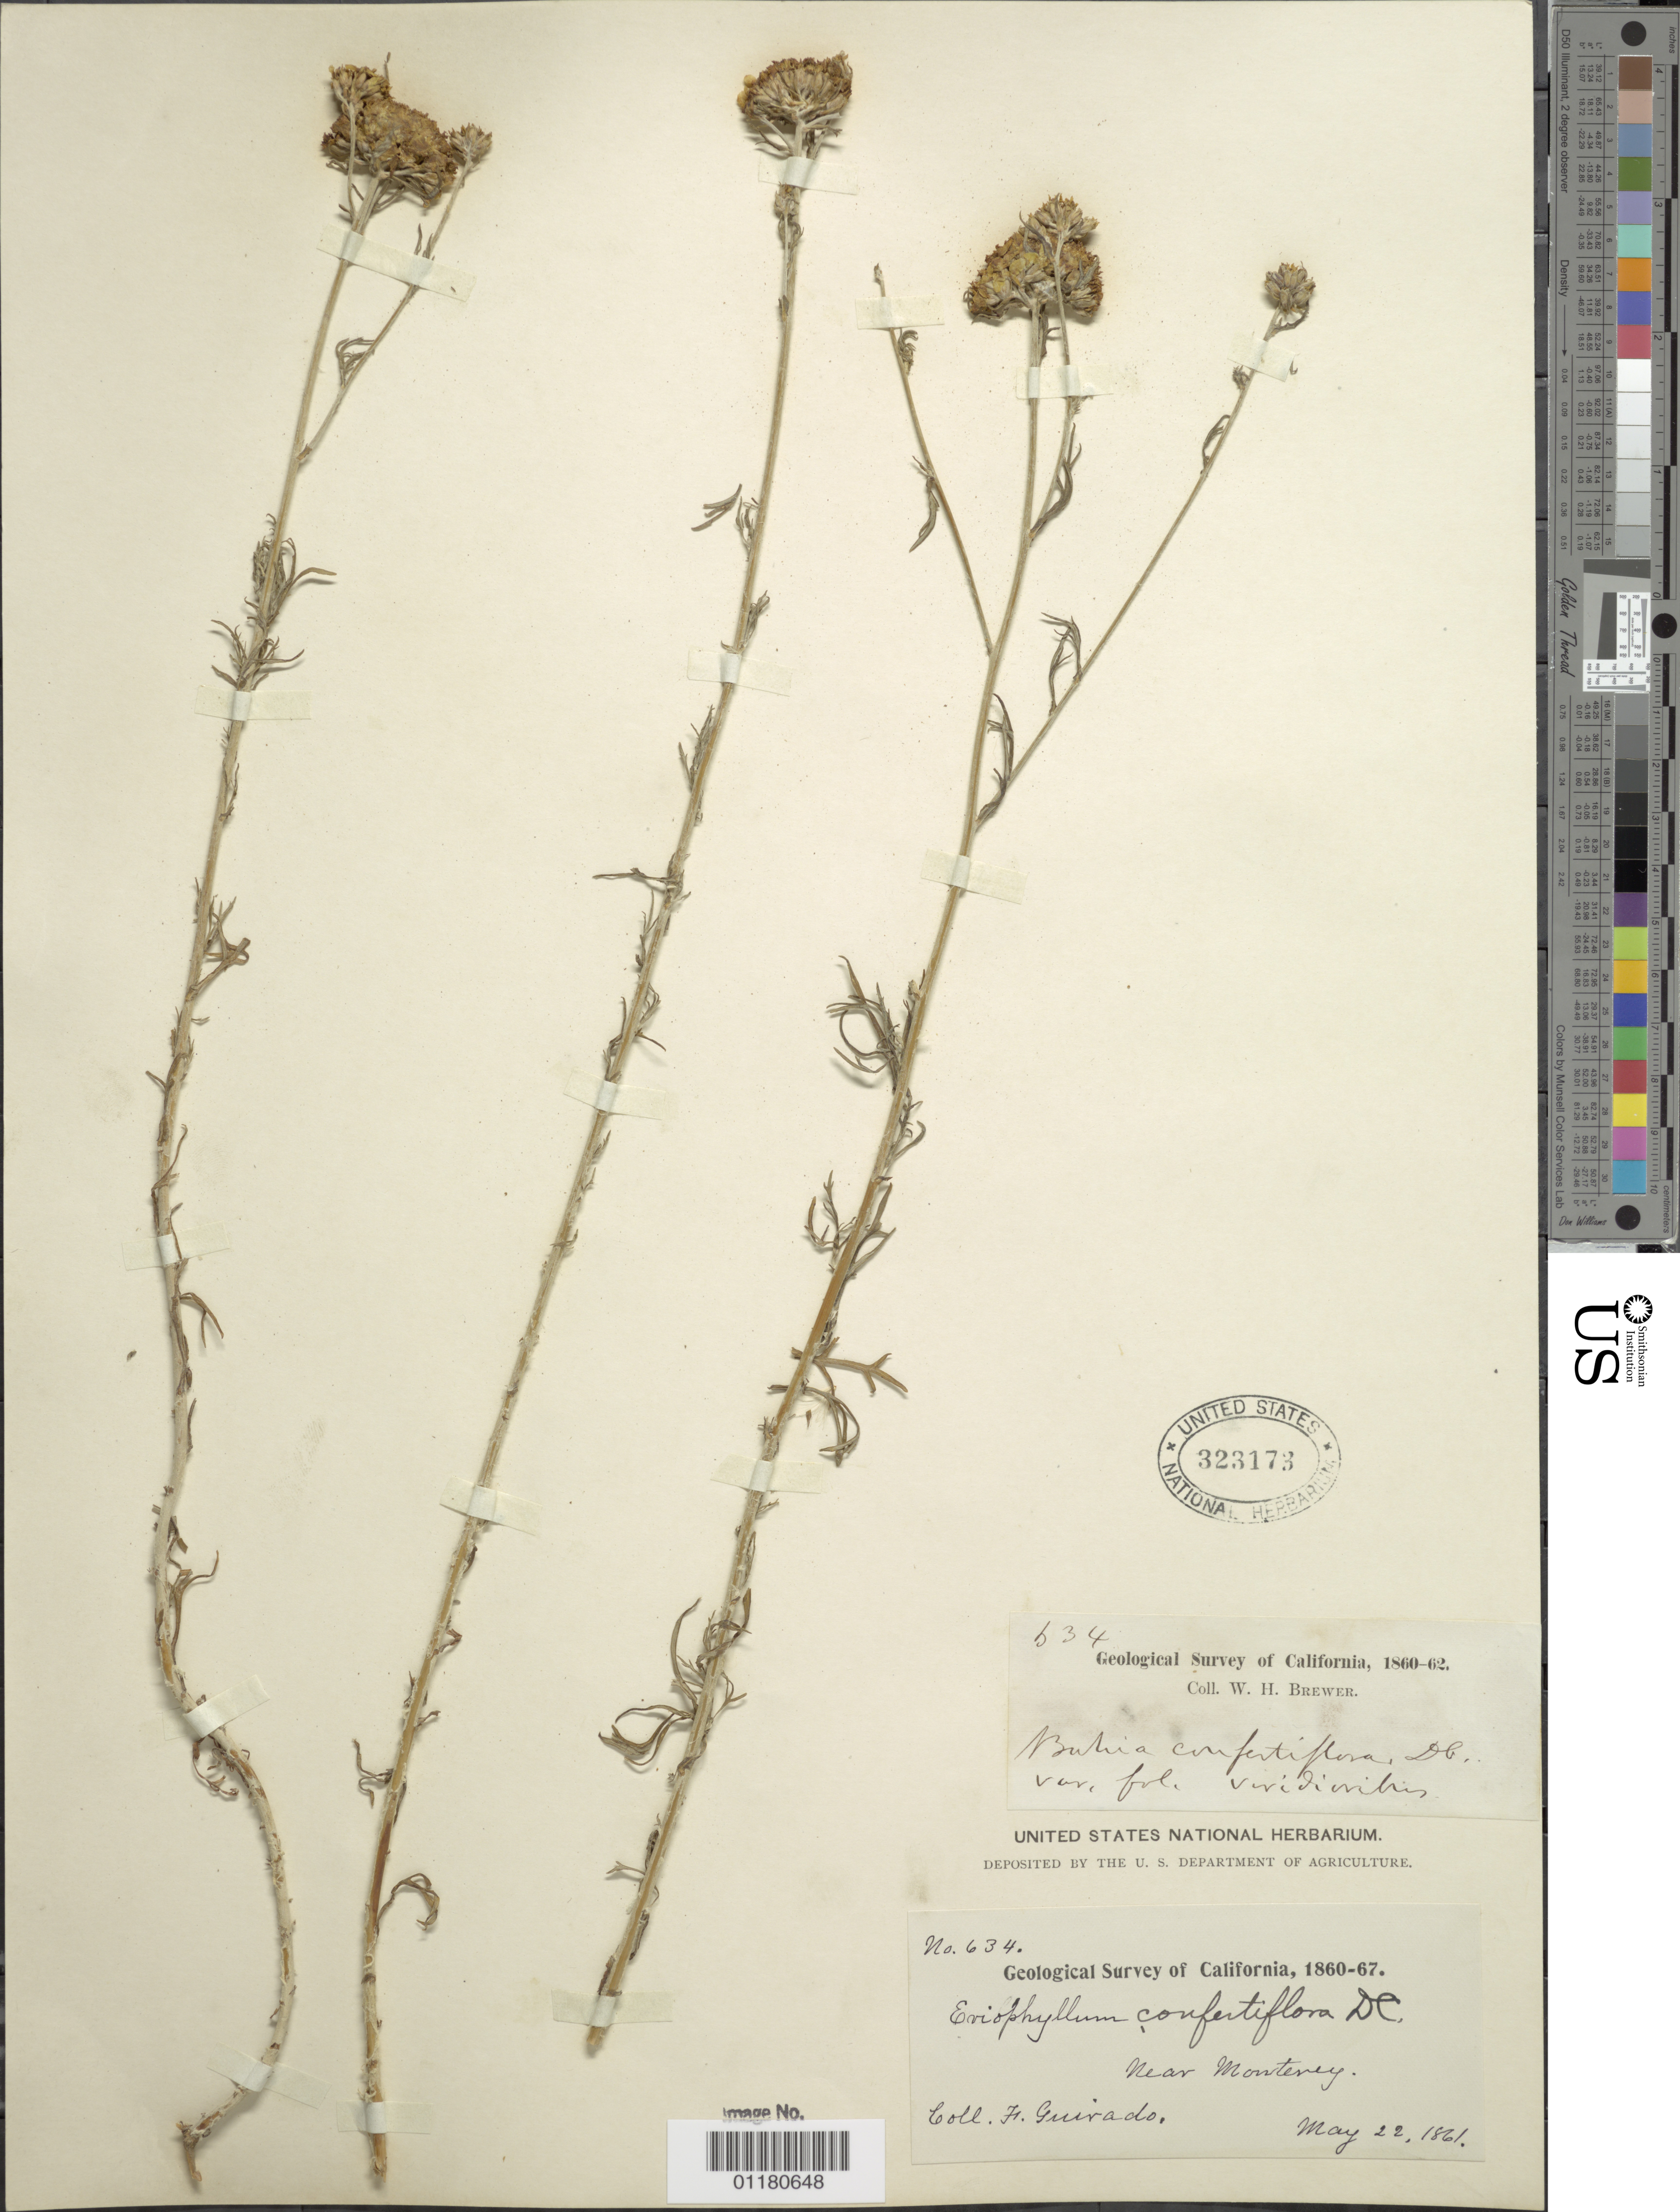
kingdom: Plantae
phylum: Tracheophyta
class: Magnoliopsida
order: Asterales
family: Asteraceae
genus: Eriophyllum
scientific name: Eriophyllum confertiflorum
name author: (DC.) A. Gray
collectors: F. Guirado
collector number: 634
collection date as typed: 22 May 1861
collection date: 1861-05-22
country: United States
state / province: California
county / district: Monterey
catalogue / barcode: US 323173